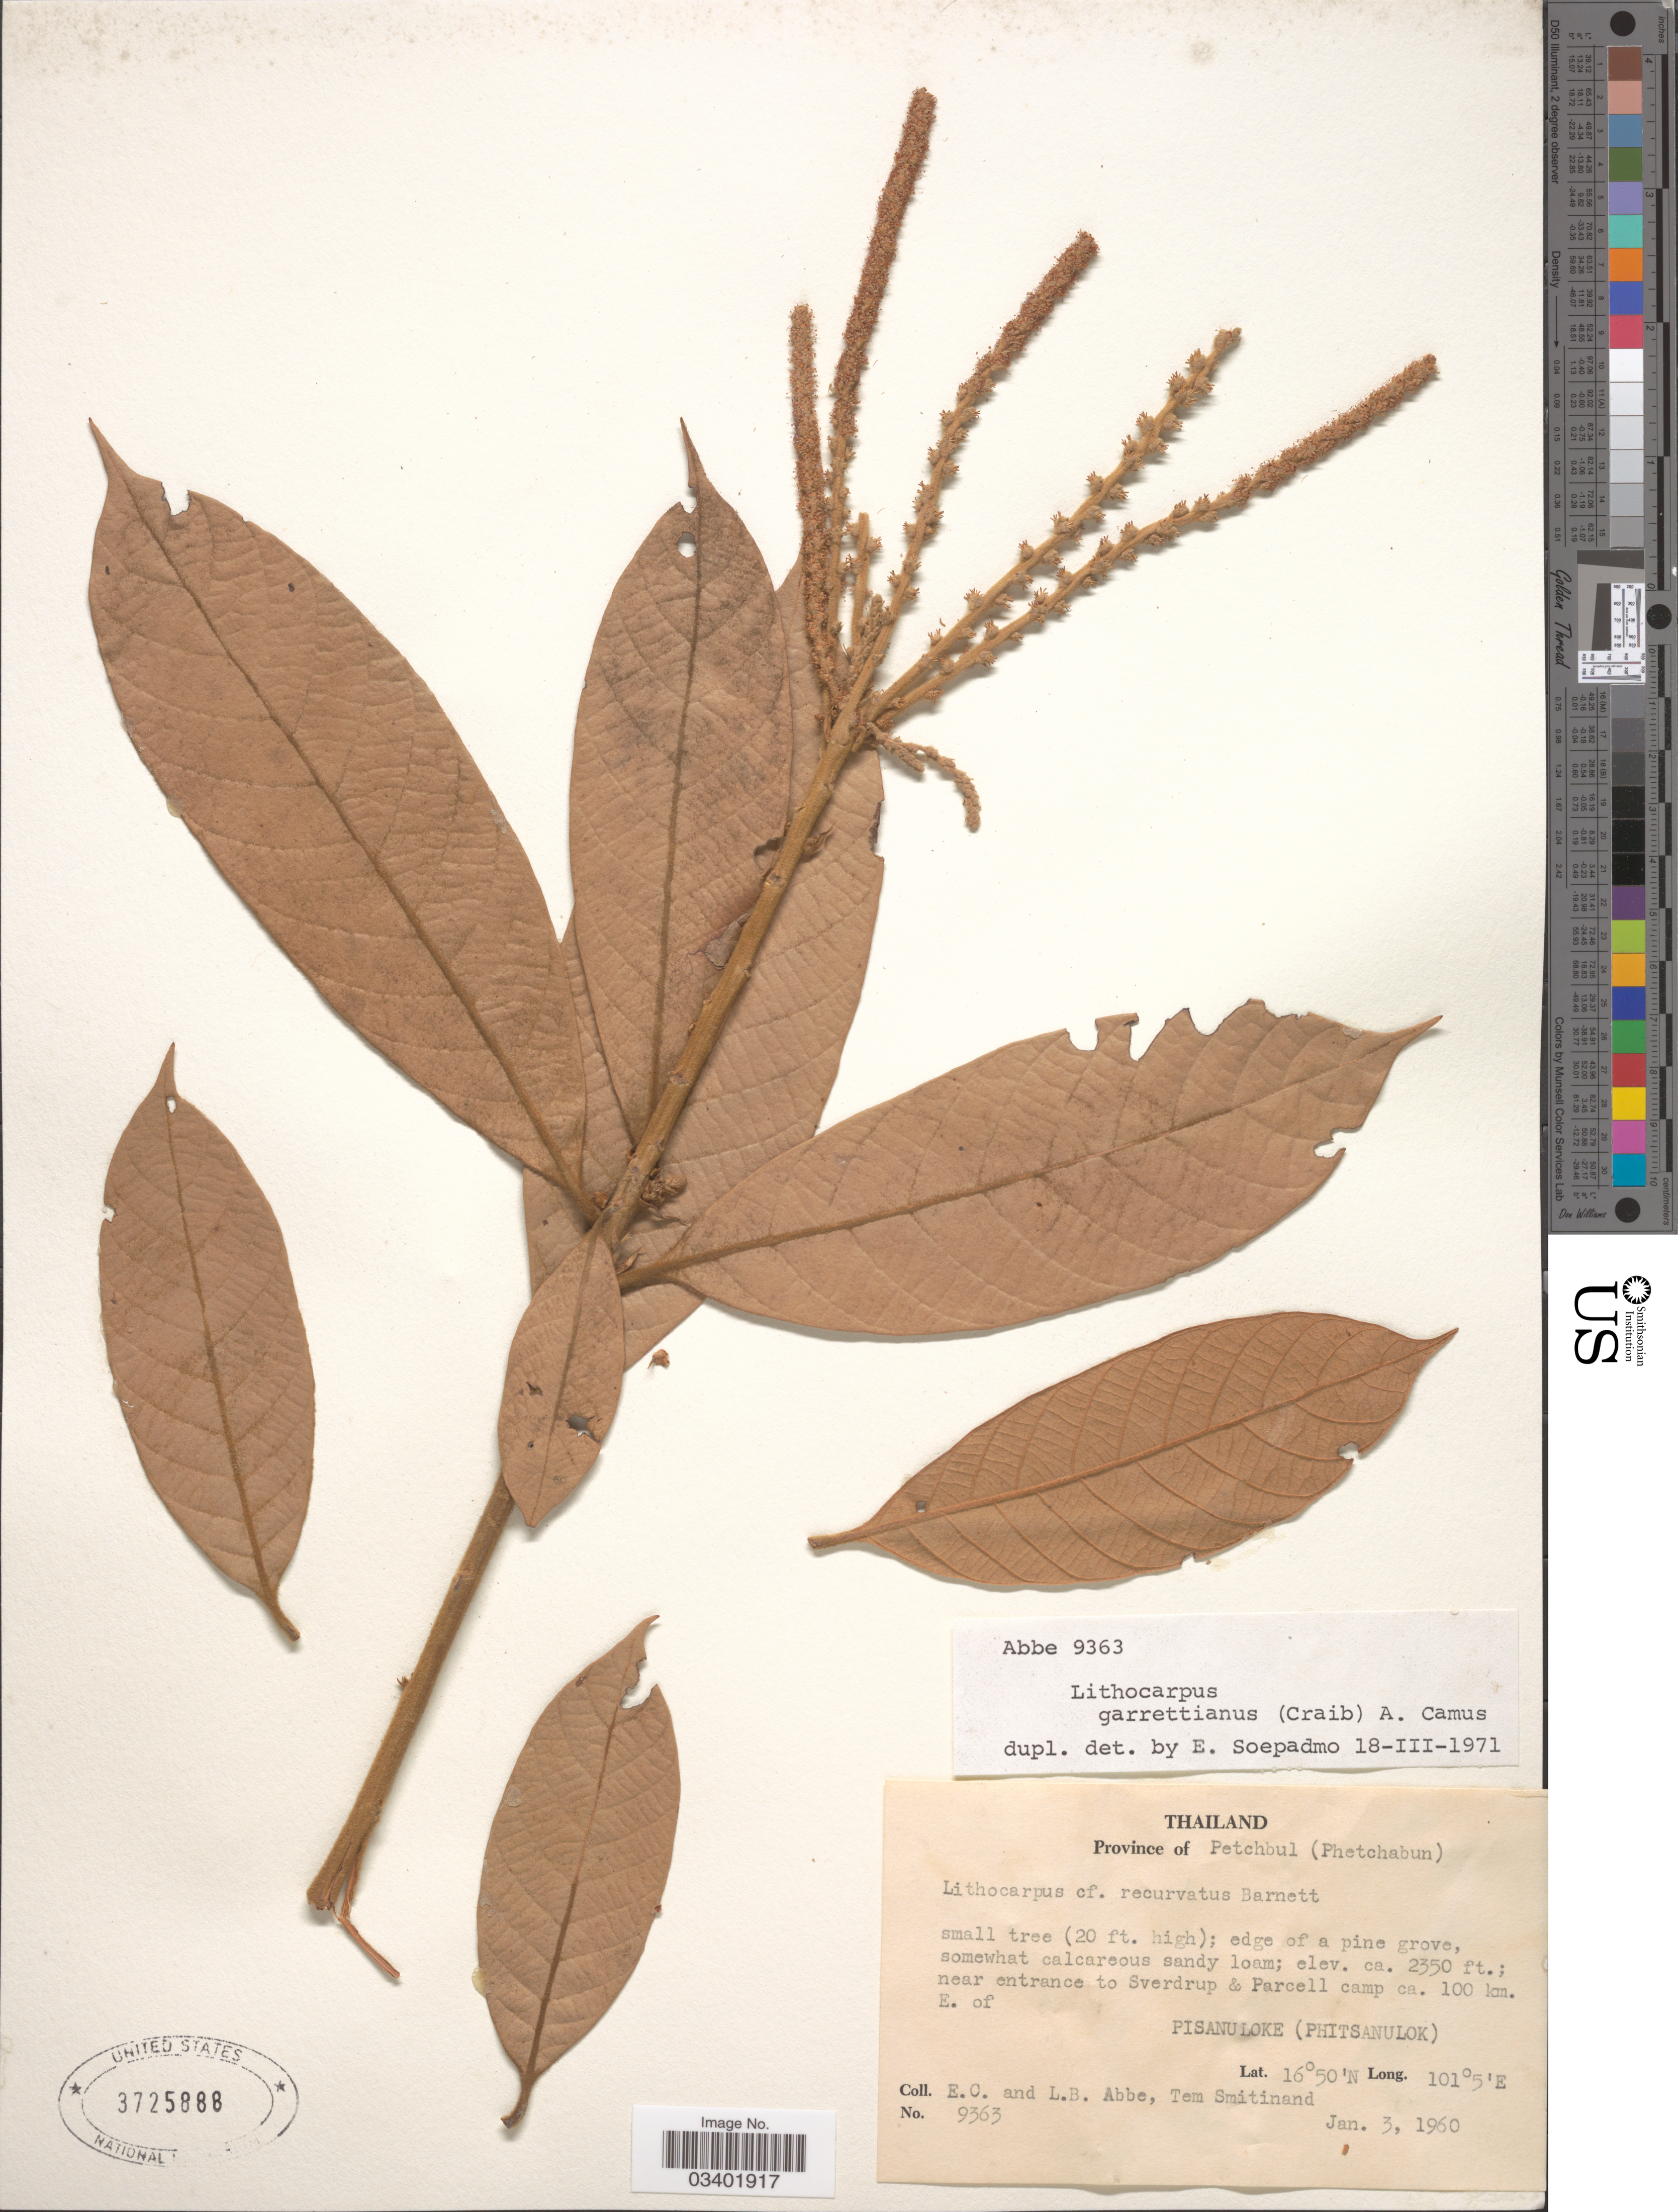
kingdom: Plantae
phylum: Tracheophyta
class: Magnoliopsida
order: Fagales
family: Fagaceae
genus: Lithocarpus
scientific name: Lithocarpus garrettianus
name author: (Craib) A. Camus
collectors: E. C. Abbe, L. B. Abbe & T. Smitinand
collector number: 9363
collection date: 1960-01-03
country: Thailand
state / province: Phetchabun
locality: Province of Petchbul (Phetchabun). Near entrance to Sverdrup & Parcell camp ca. 100 km. E. of Pisanuloke (Phitsanulok).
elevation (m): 716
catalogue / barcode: US 3725888